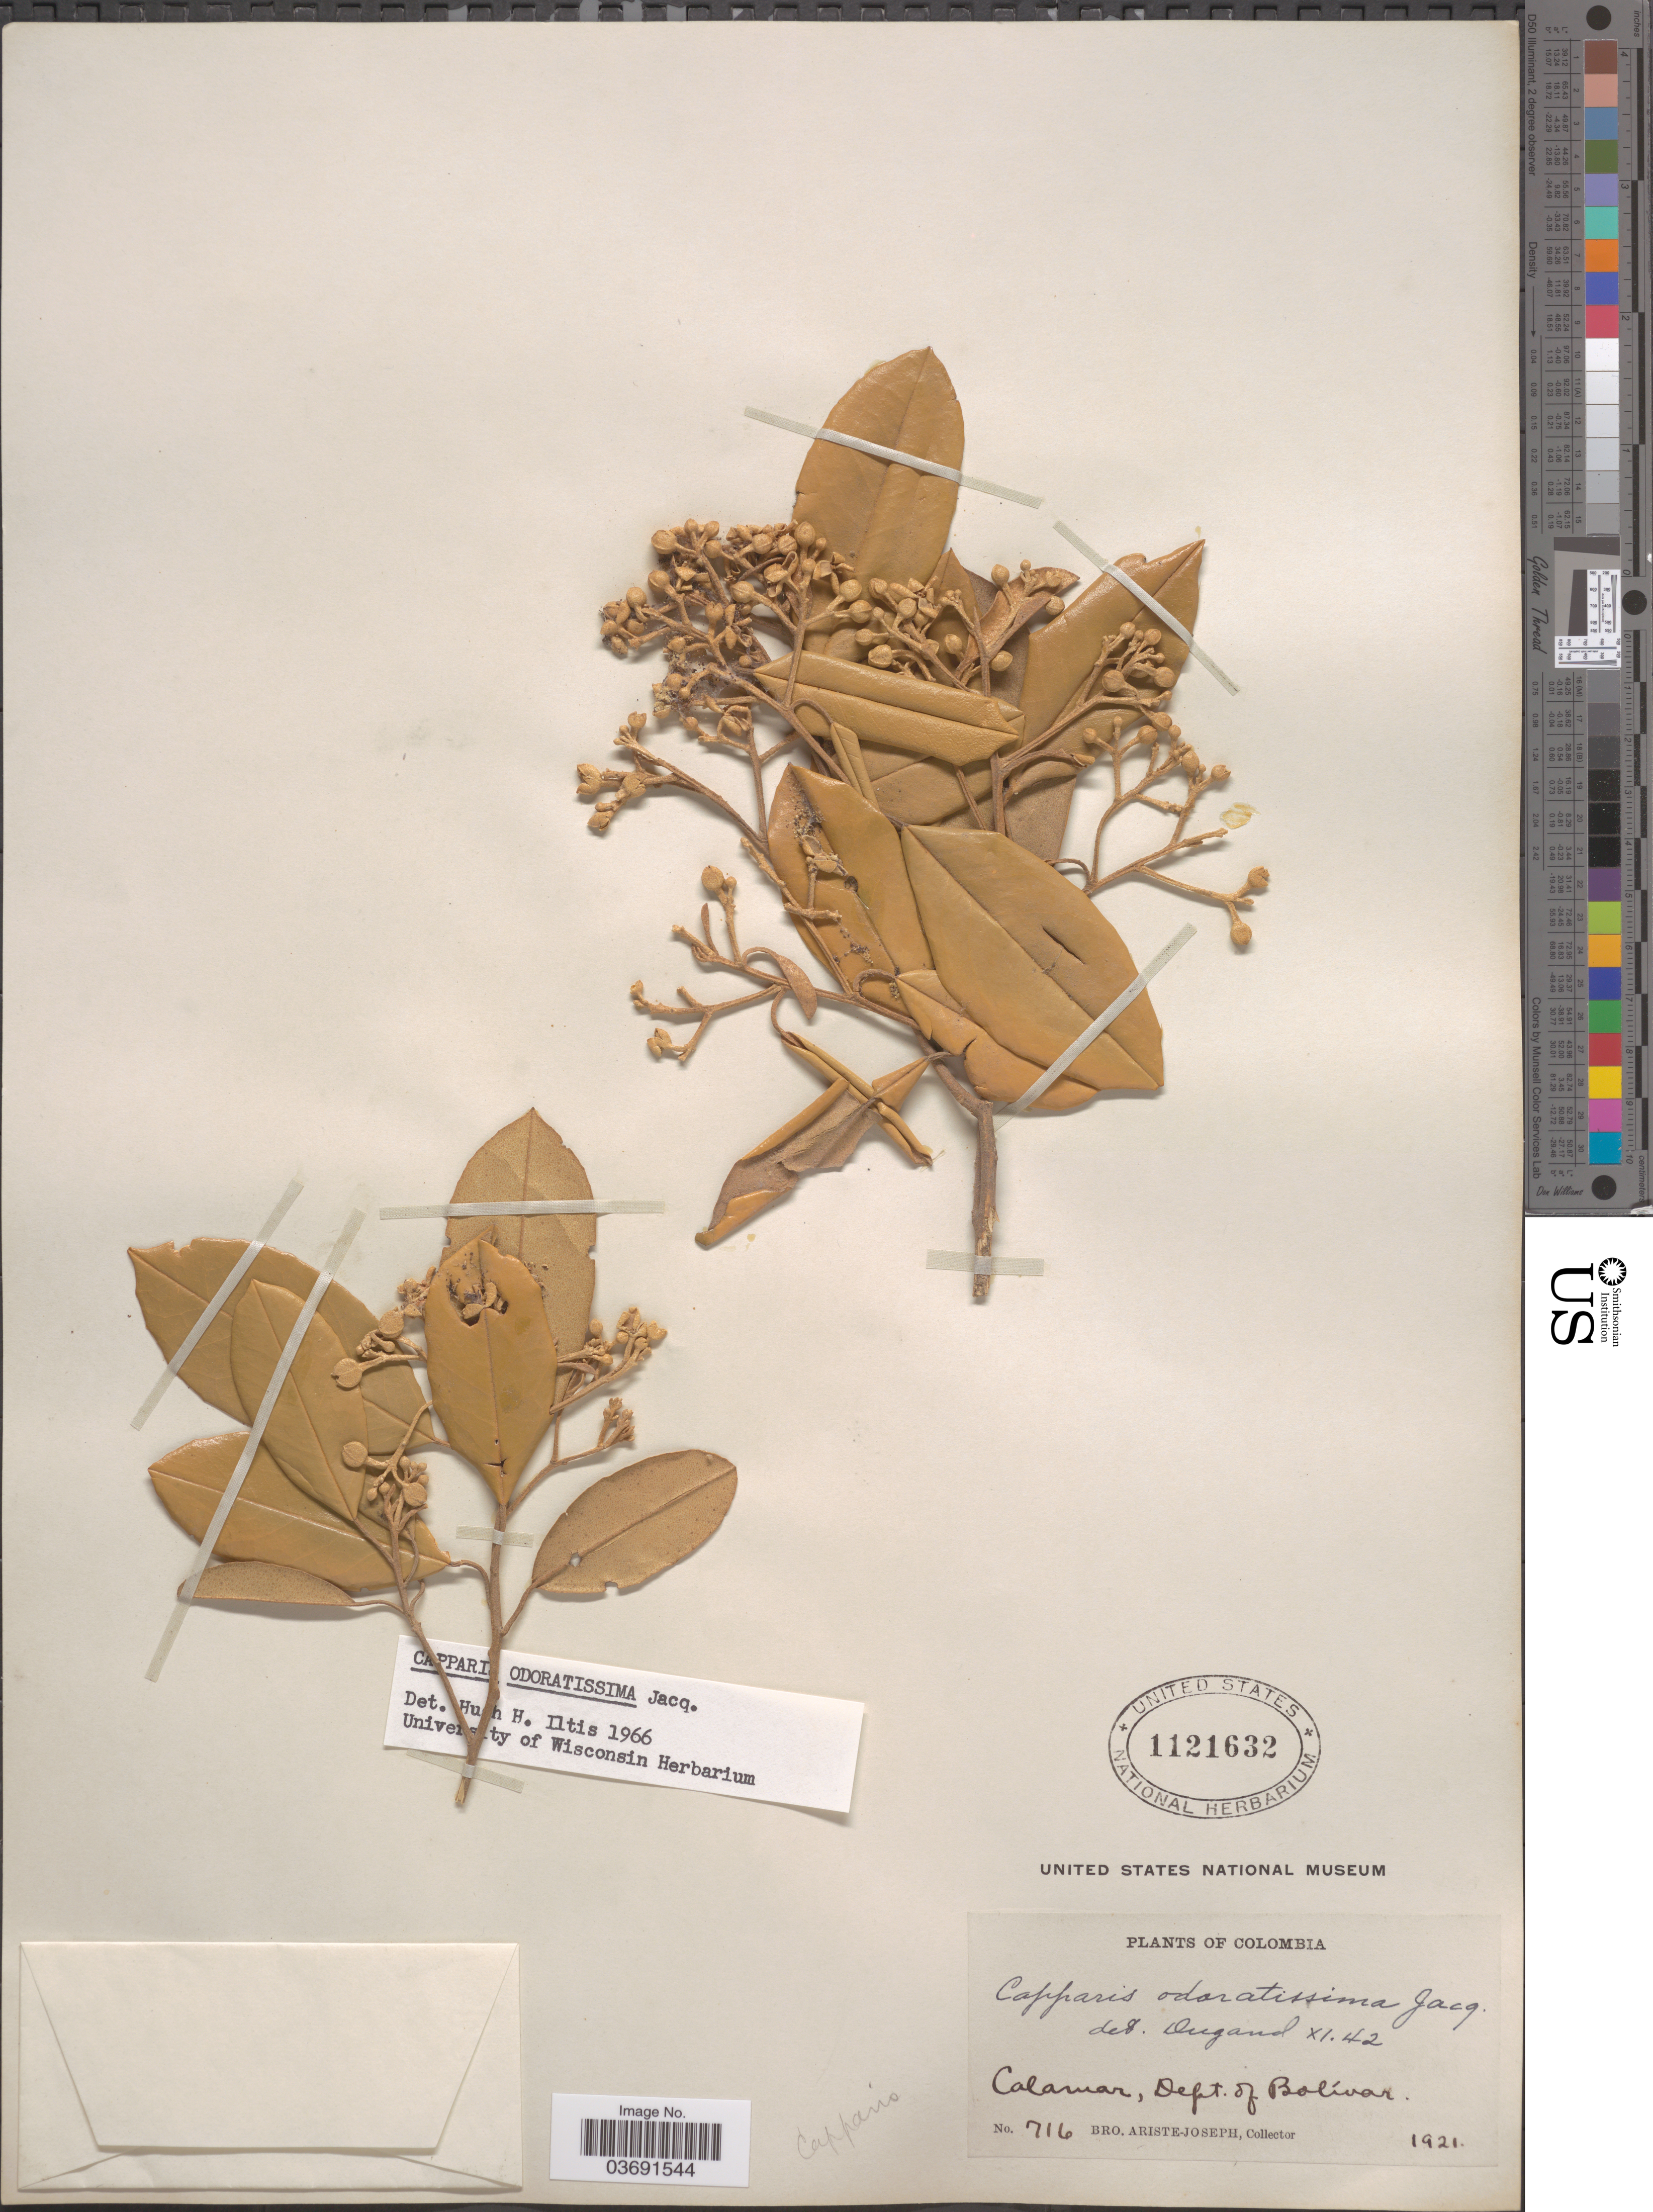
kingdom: Plantae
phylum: Tracheophyta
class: Magnoliopsida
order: Brassicales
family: Capparaceae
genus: Quadrella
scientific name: Quadrella odoratissima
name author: (Jacq.) Hutch.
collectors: Bro. Ariste-Joseph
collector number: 716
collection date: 1921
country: Colombia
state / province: Bolívar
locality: Calamar, Dept. of Bolívar.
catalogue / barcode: US 1121632